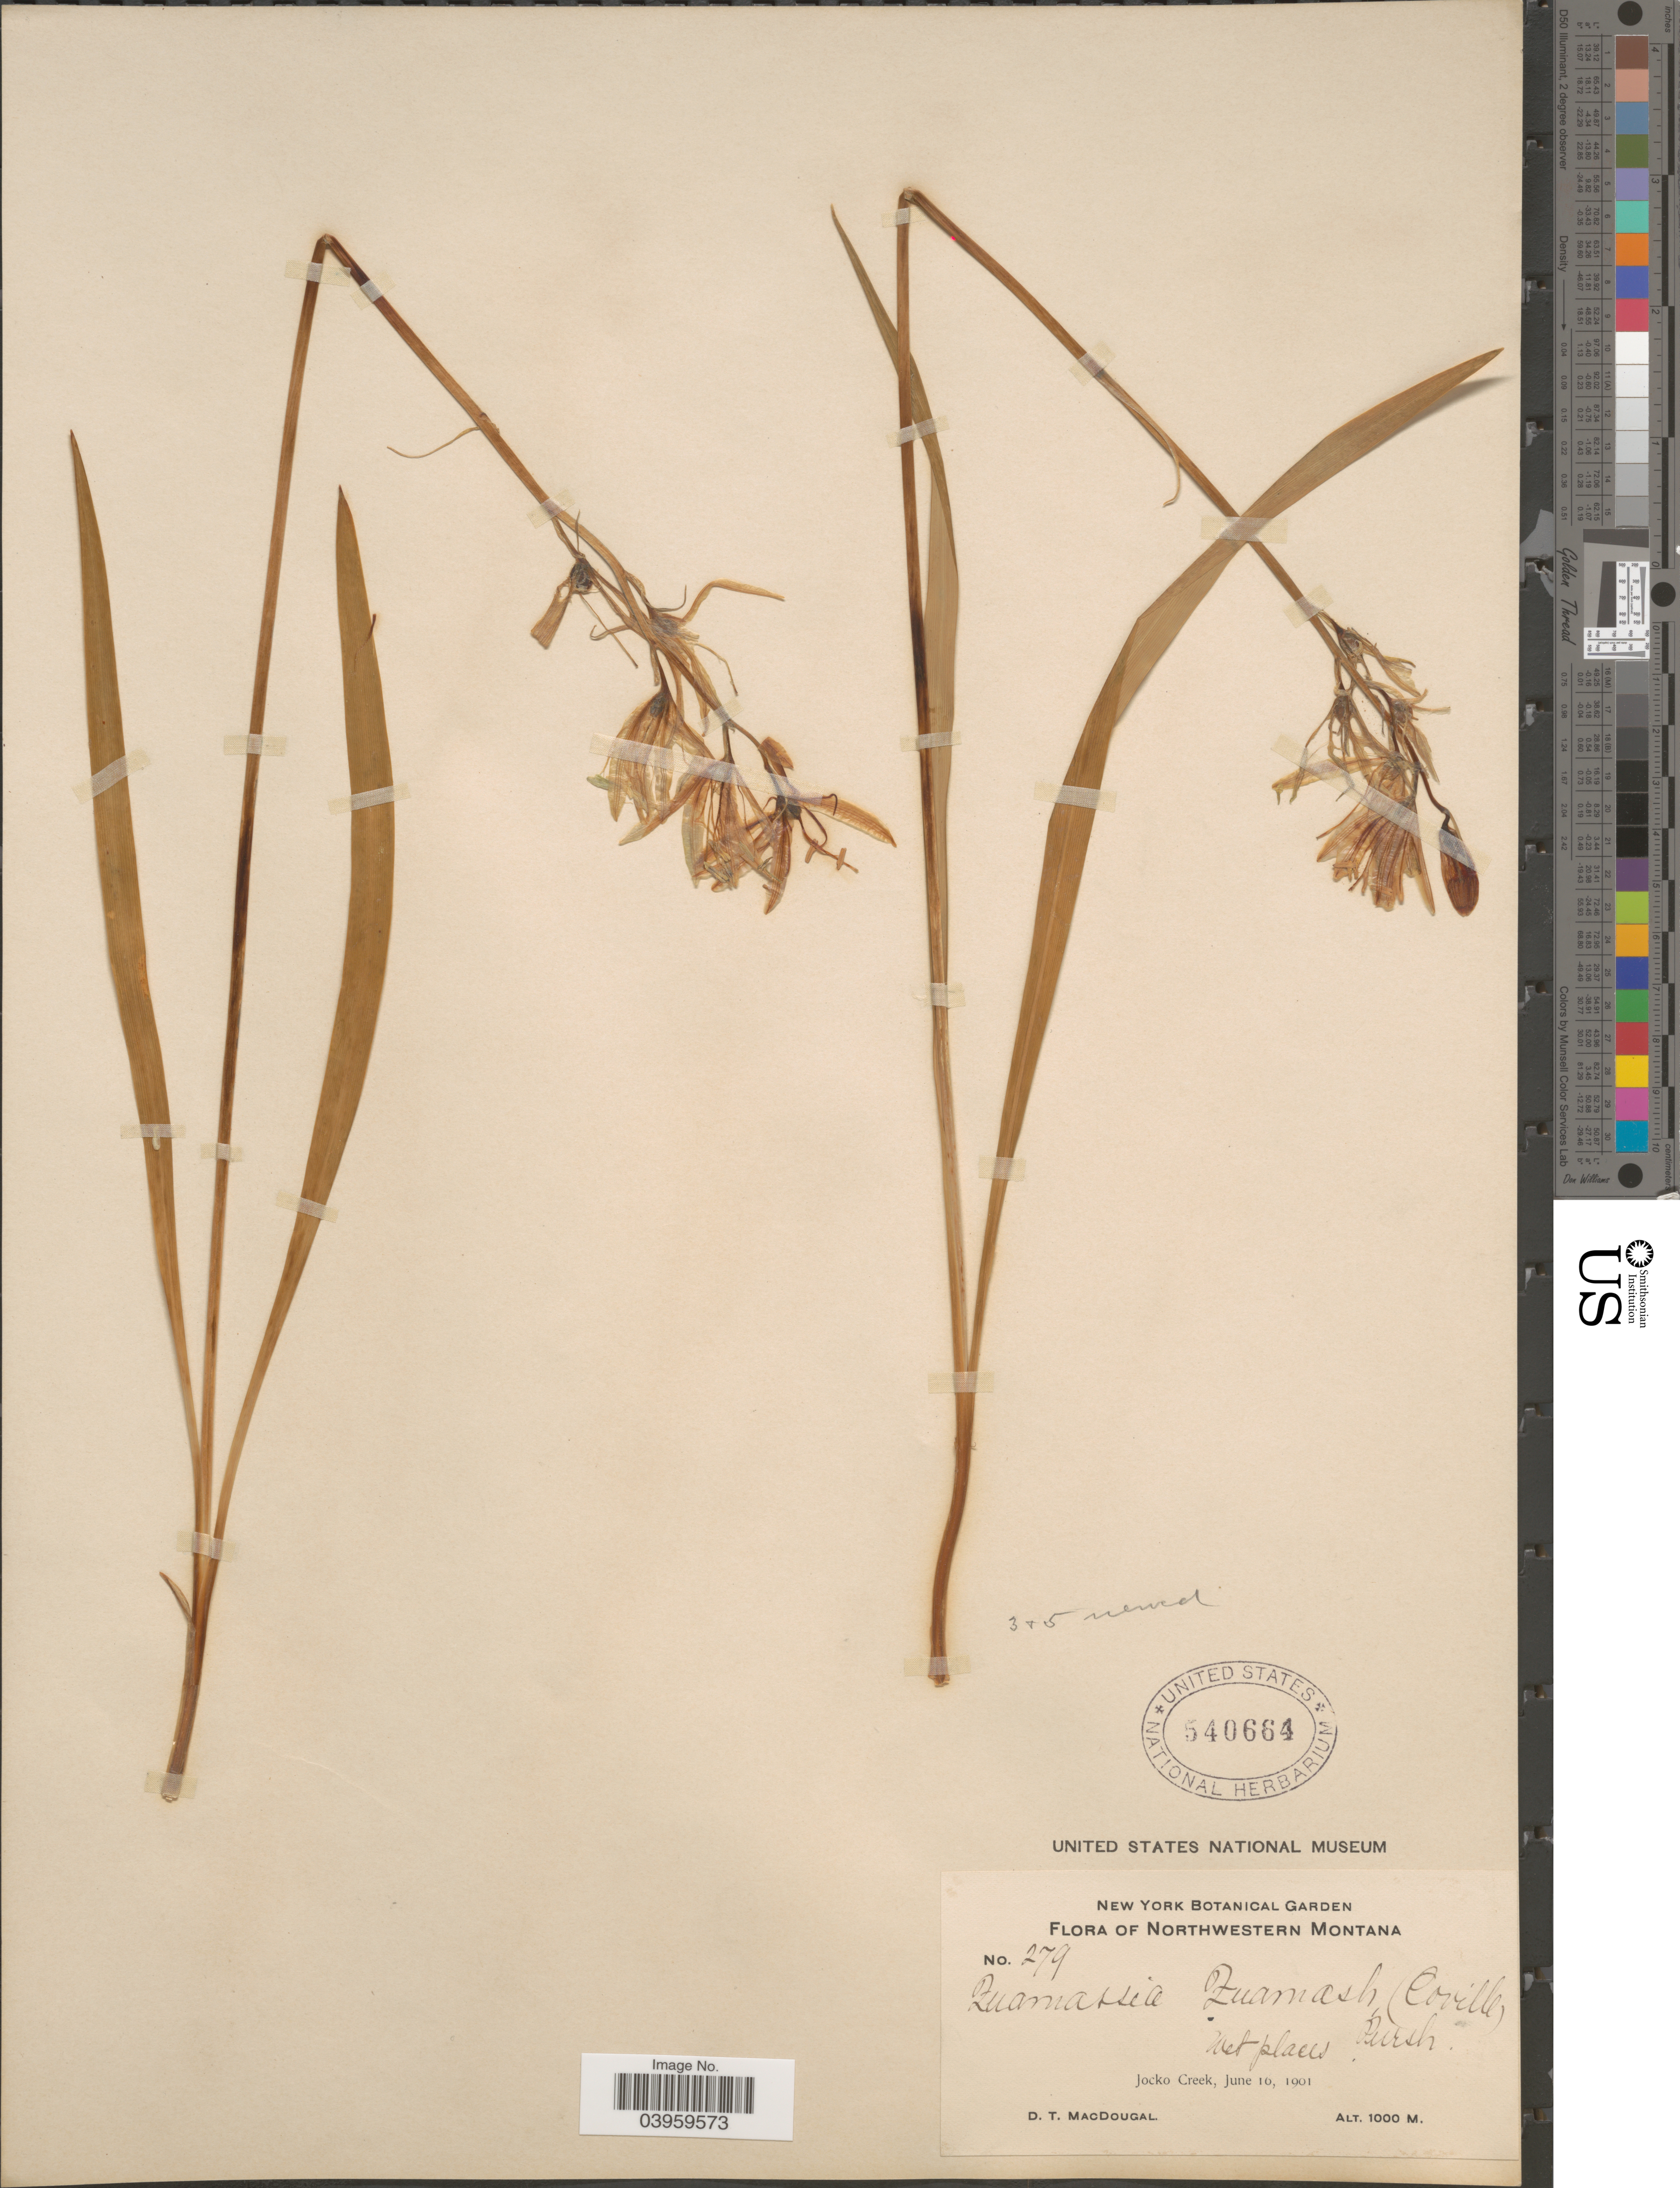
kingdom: Plantae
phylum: Tracheophyta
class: Liliopsida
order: Asparagales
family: Asparagaceae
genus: Camassia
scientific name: Camassia quamash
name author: (Pursh) Greene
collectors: D. T. MacDougal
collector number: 279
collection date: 1901-06-10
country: United States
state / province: Montana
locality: Northwestern Montana. Jocko Creek.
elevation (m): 1000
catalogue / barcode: US 540664